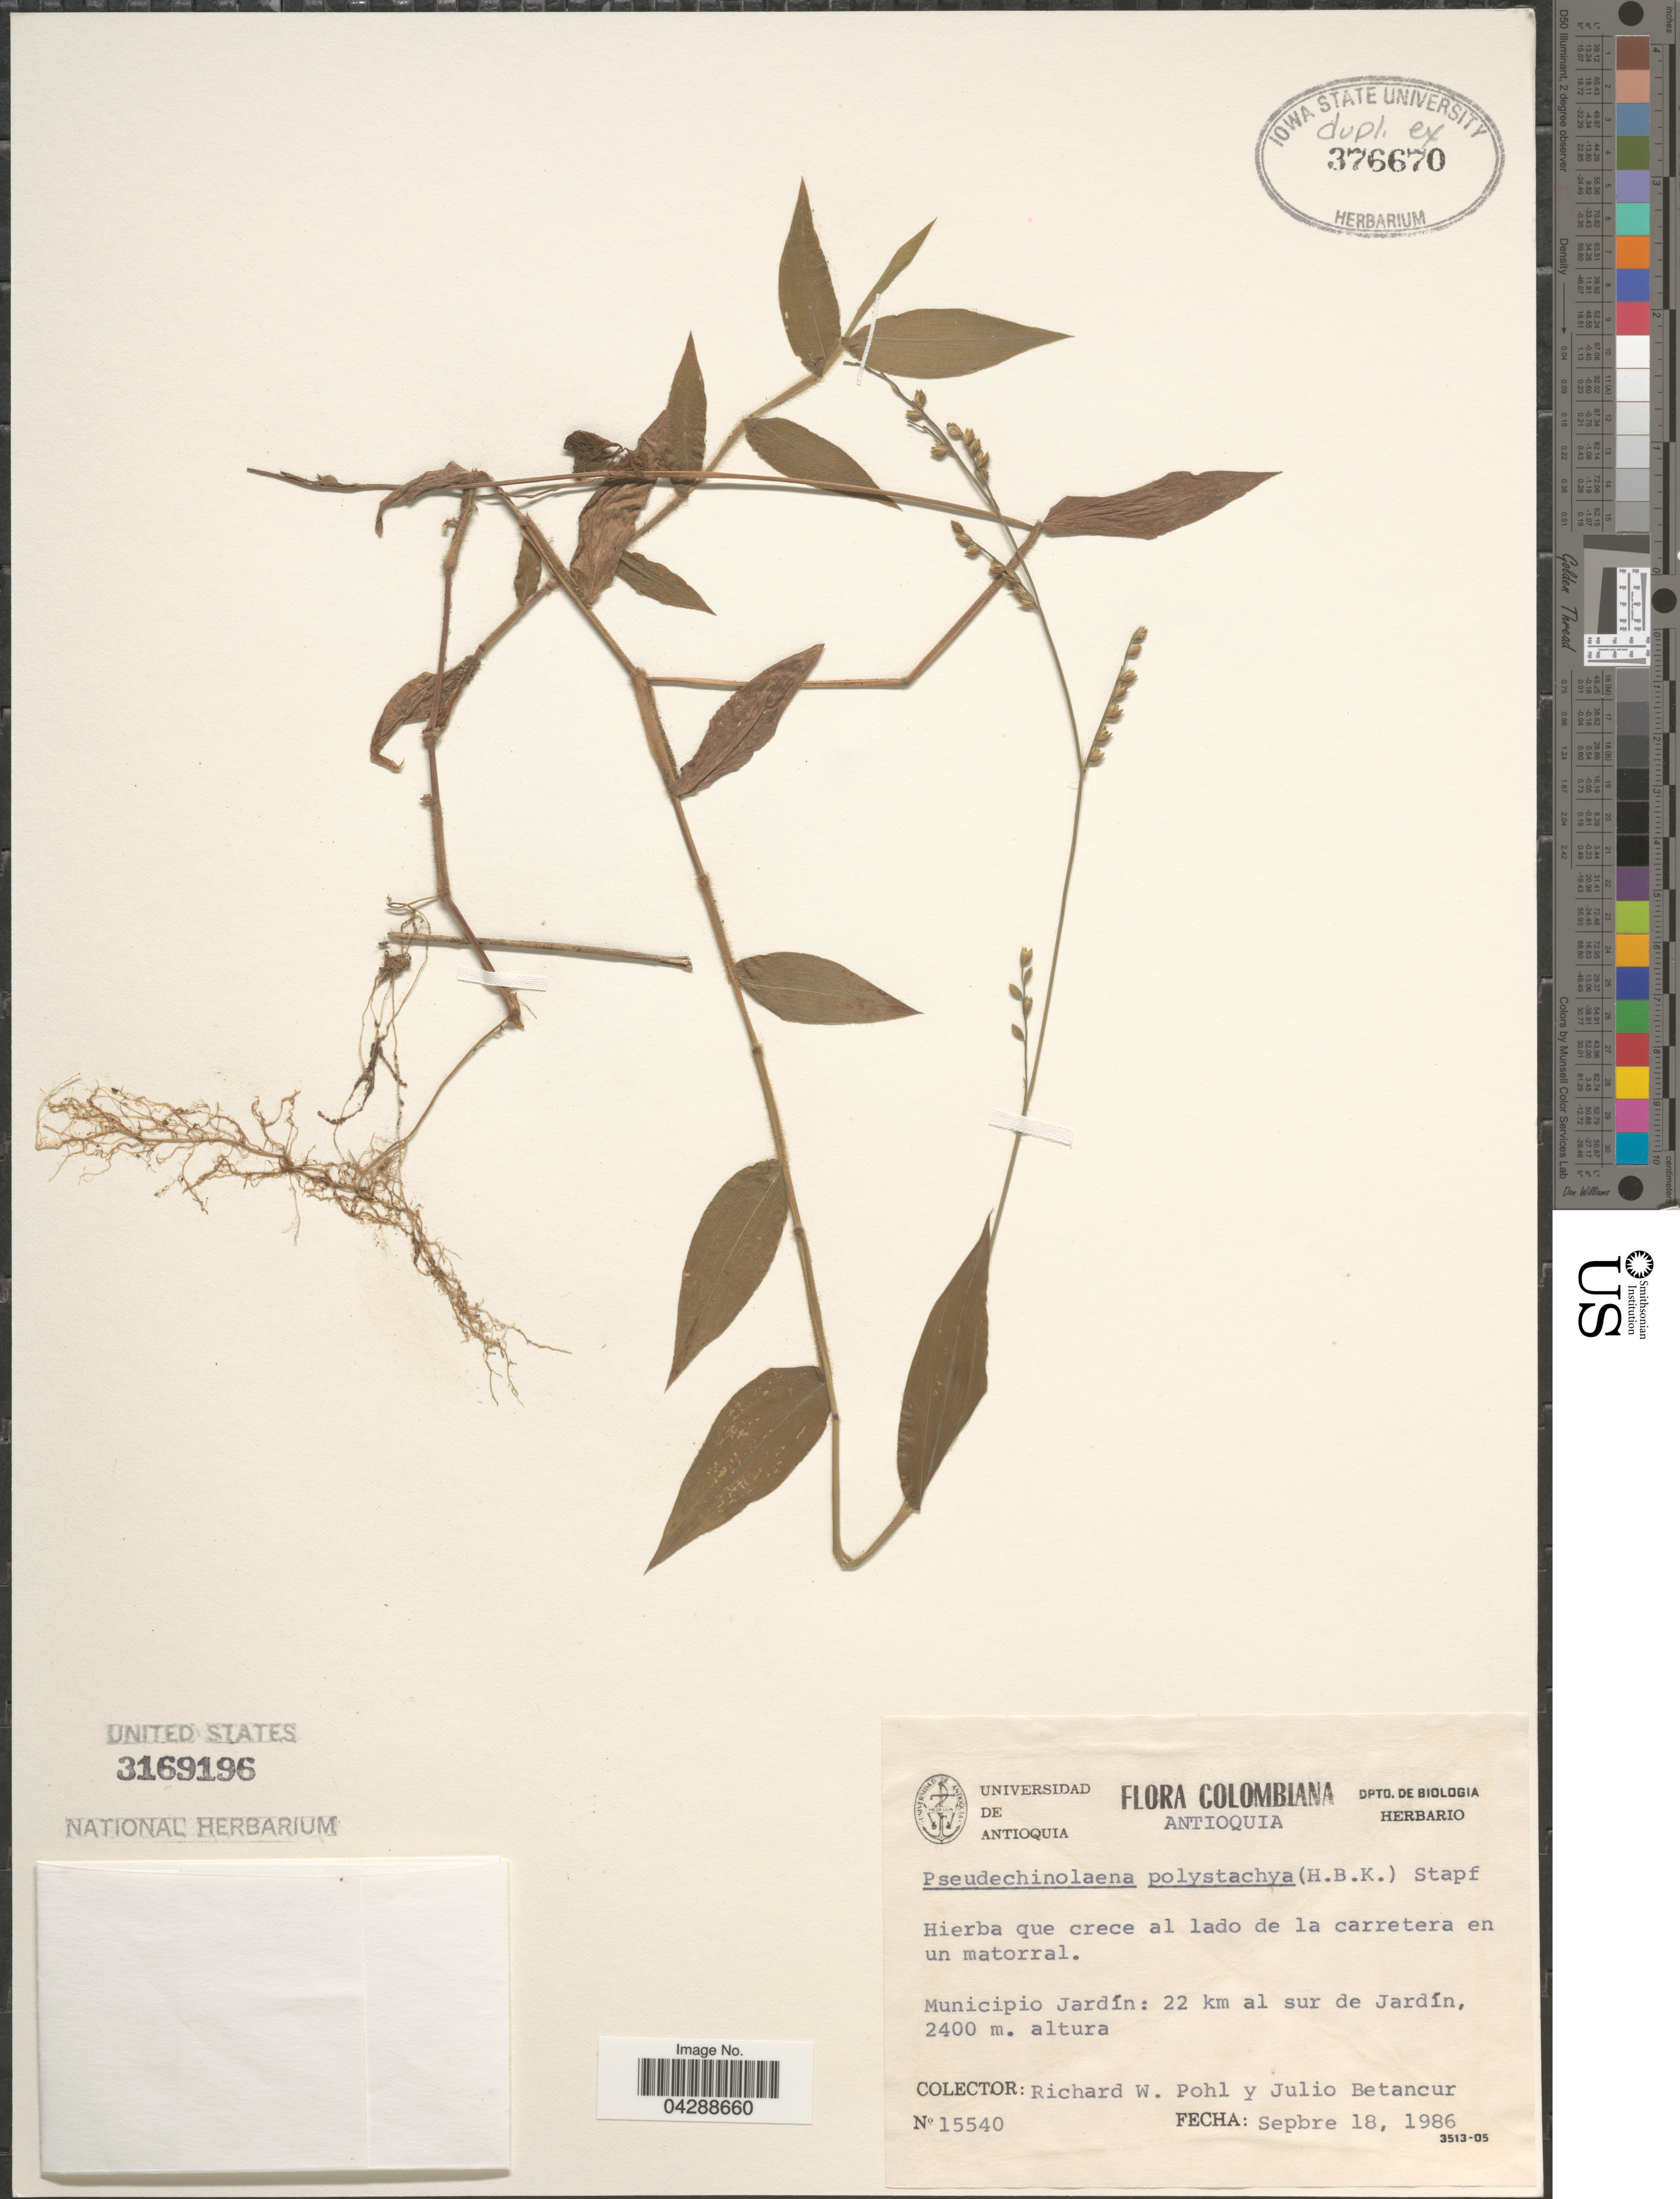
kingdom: Plantae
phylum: Tracheophyta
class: Liliopsida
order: Poales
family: Poaceae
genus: Pseudechinolaena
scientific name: Pseudechinolaena polystachya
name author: (Kunth) Stapf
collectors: R. W. Pohl & J. Betancur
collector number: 15540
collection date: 1986-09-18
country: Colombia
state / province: Antioquia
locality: Municipio Jardín: 22 km al sur de Jardín.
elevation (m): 2400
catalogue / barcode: US 3169196